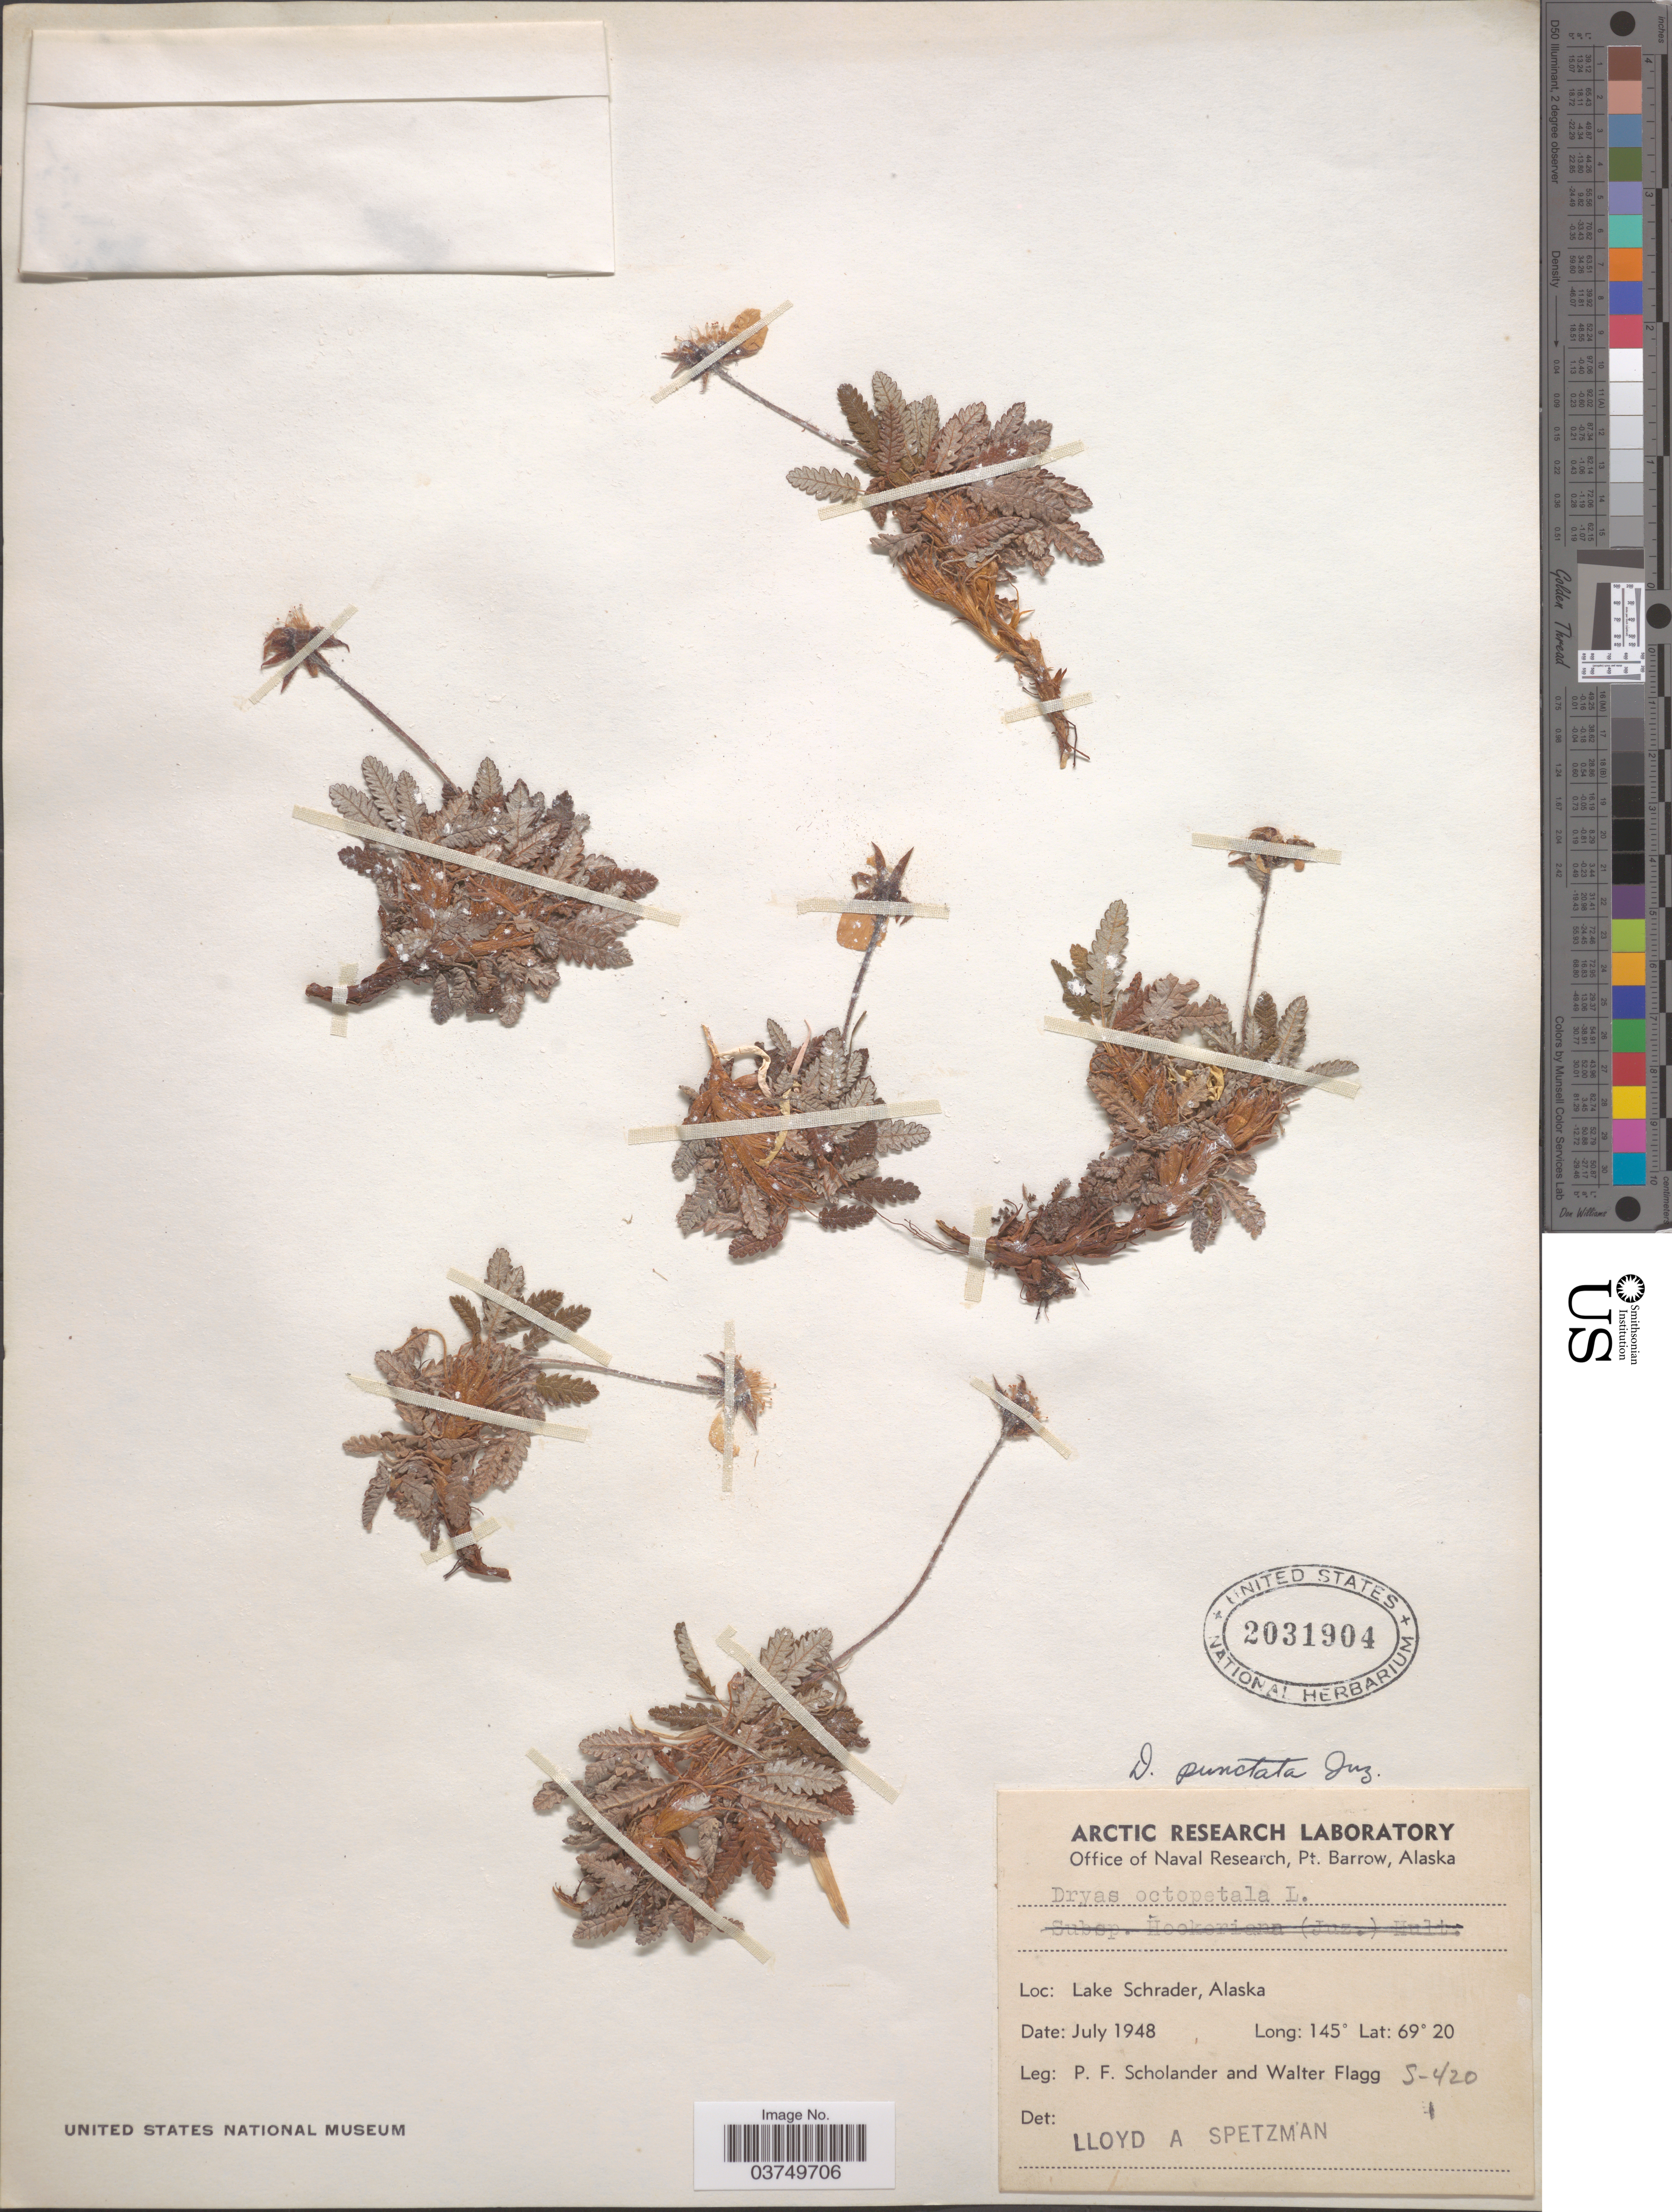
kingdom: Plantae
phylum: Tracheophyta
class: Magnoliopsida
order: Rosales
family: Rosaceae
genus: Dryas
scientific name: Dryas punctata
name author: Juz.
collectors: P. Scholander & W. Flagg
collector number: S-420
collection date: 1948-07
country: United States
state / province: Alaska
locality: Lake Schrader.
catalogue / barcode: US 2031904